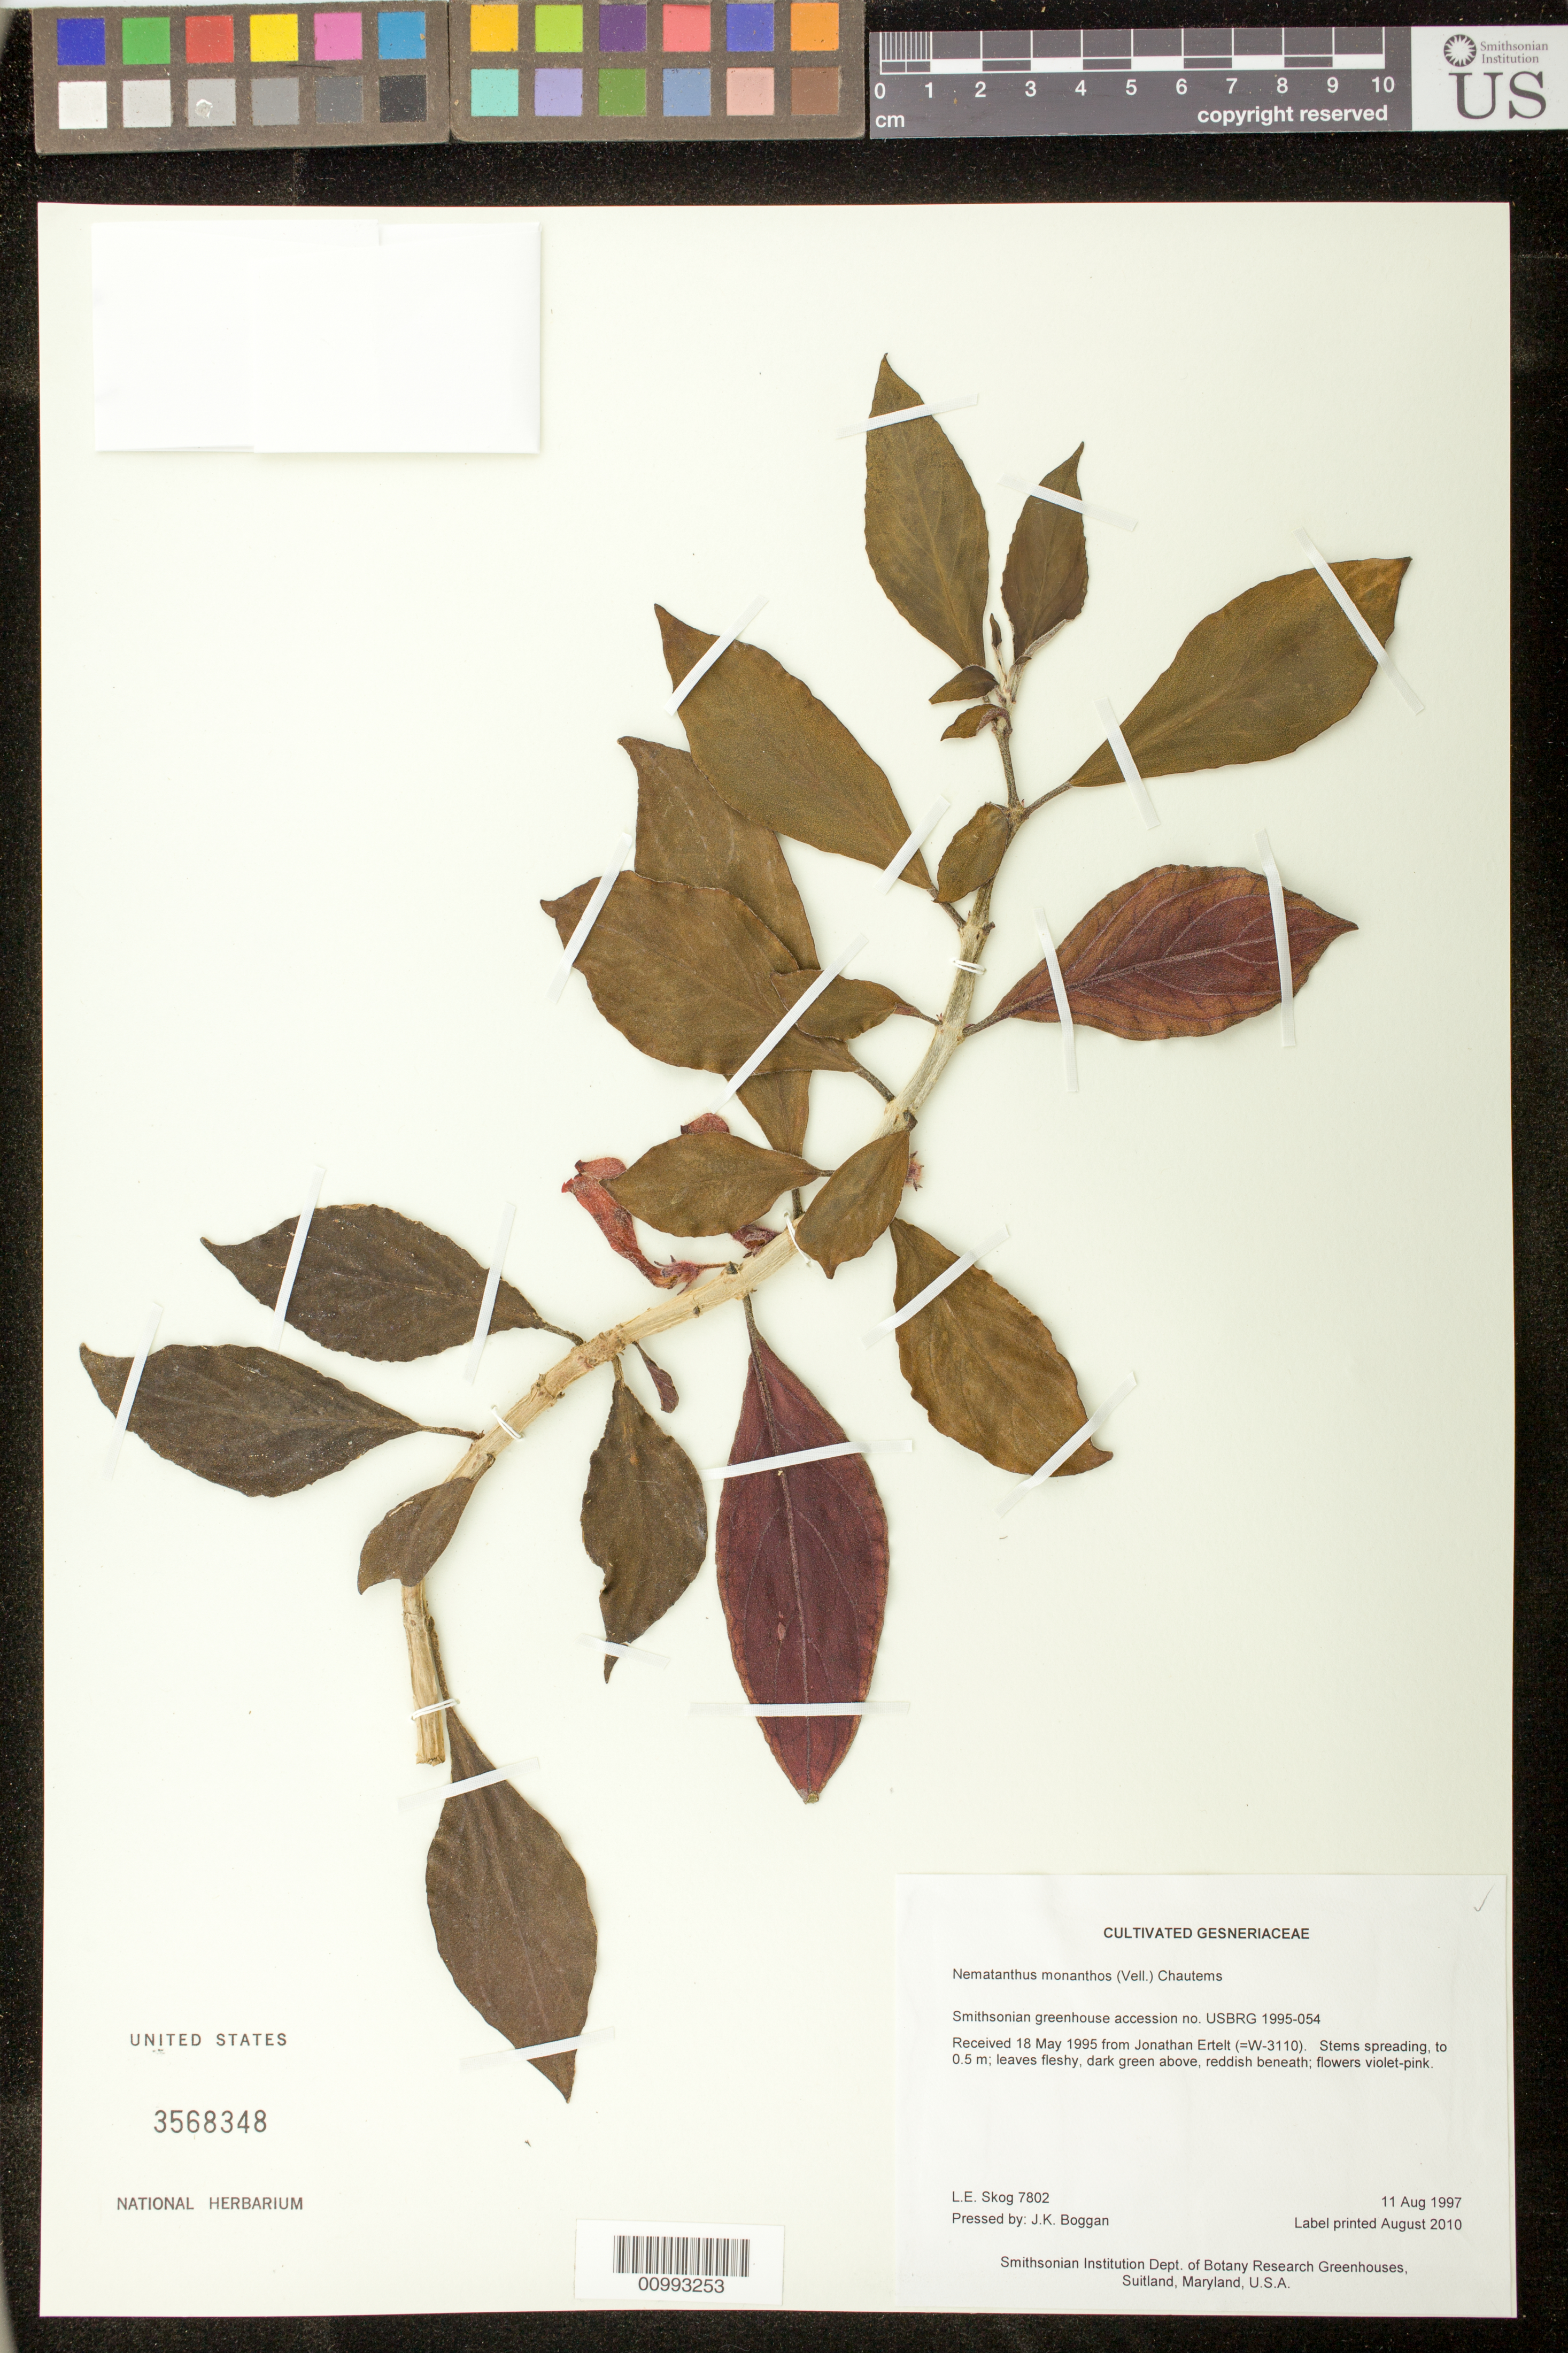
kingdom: Plantae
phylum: Tracheophyta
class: Magnoliopsida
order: Lamiales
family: Gesneriaceae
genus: Nematanthus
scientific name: Nematanthus monanthos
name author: (Vell.) Chautems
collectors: L. E. Skog & J. K. Boggan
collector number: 7802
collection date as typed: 11 Aug 1997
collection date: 1997-08-11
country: United States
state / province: Maryland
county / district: Prince George's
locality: Smithsonian Institution Dept. of Botany Research Greenhouses, Suitland, Maryland, U.S.A.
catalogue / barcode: US 3568348